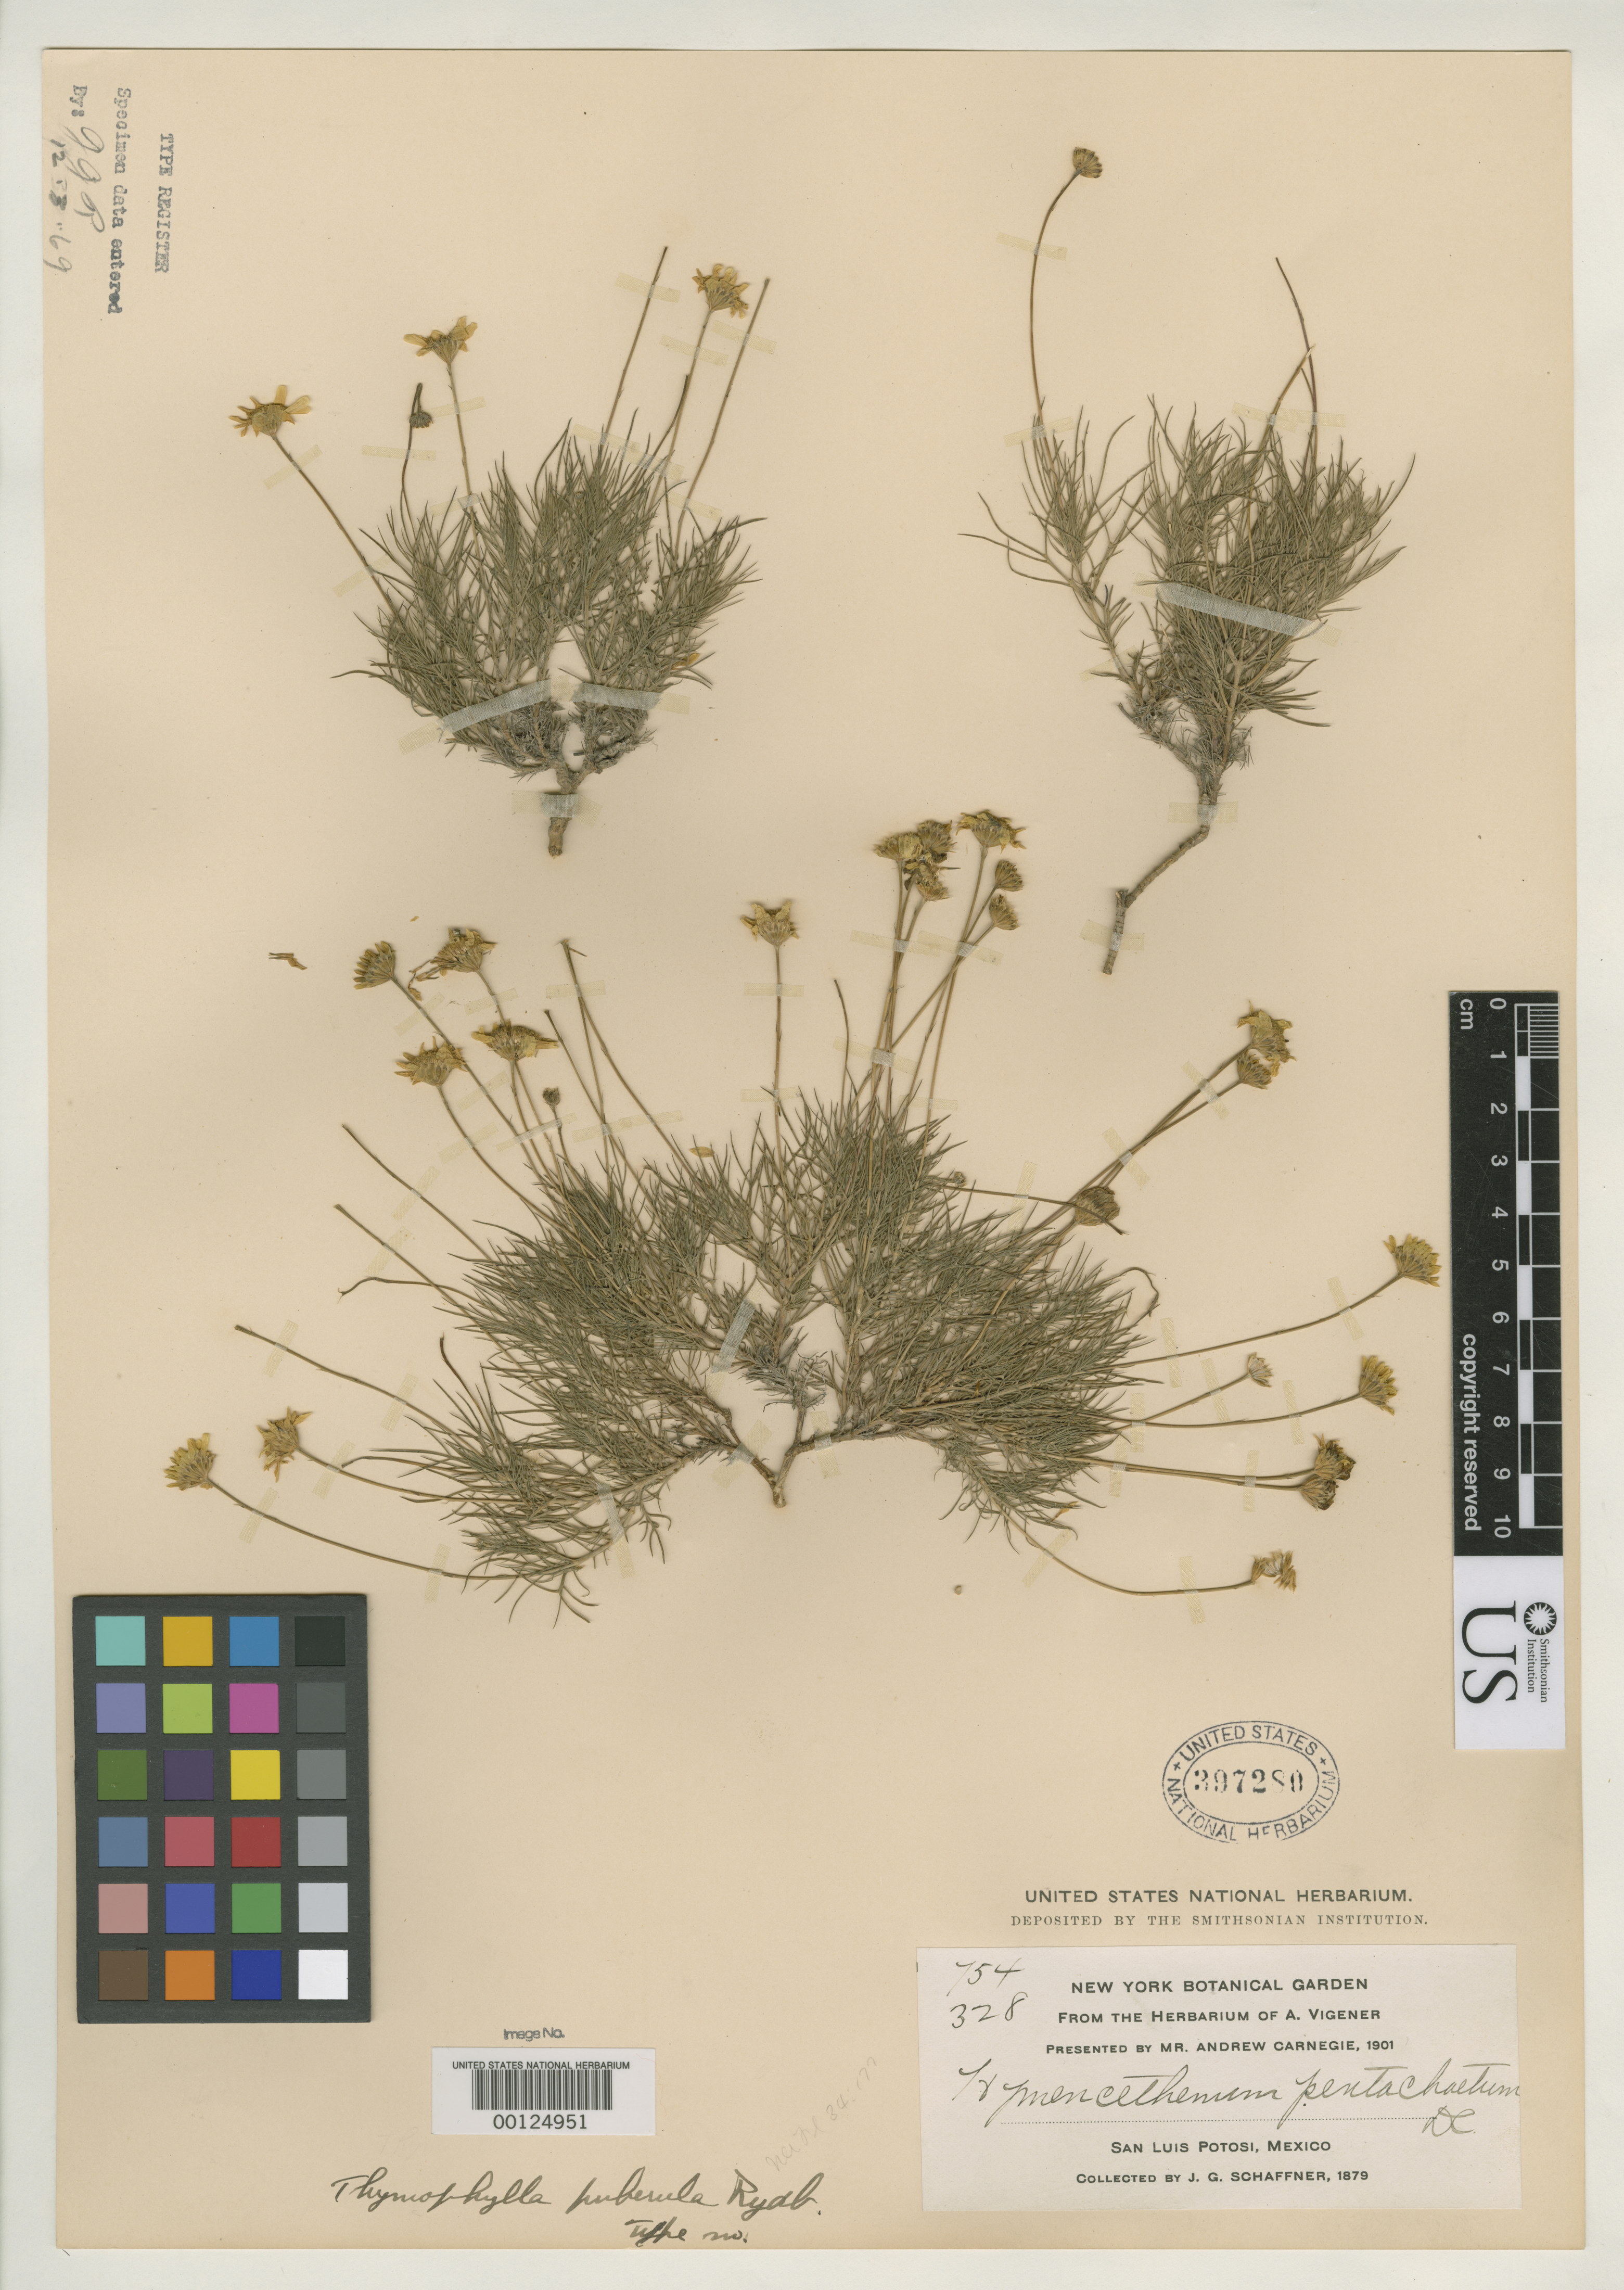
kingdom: Plantae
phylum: Tracheophyta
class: Magnoliopsida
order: Asterales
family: Asteraceae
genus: Thymophylla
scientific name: Thymophylla puberula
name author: Rydb.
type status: Isotype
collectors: J. G. Schaffner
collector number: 328 (754)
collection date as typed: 1879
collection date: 1879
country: Mexico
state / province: San Luis Potosi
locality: In valley of San Luis Potosi.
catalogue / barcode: US 397280